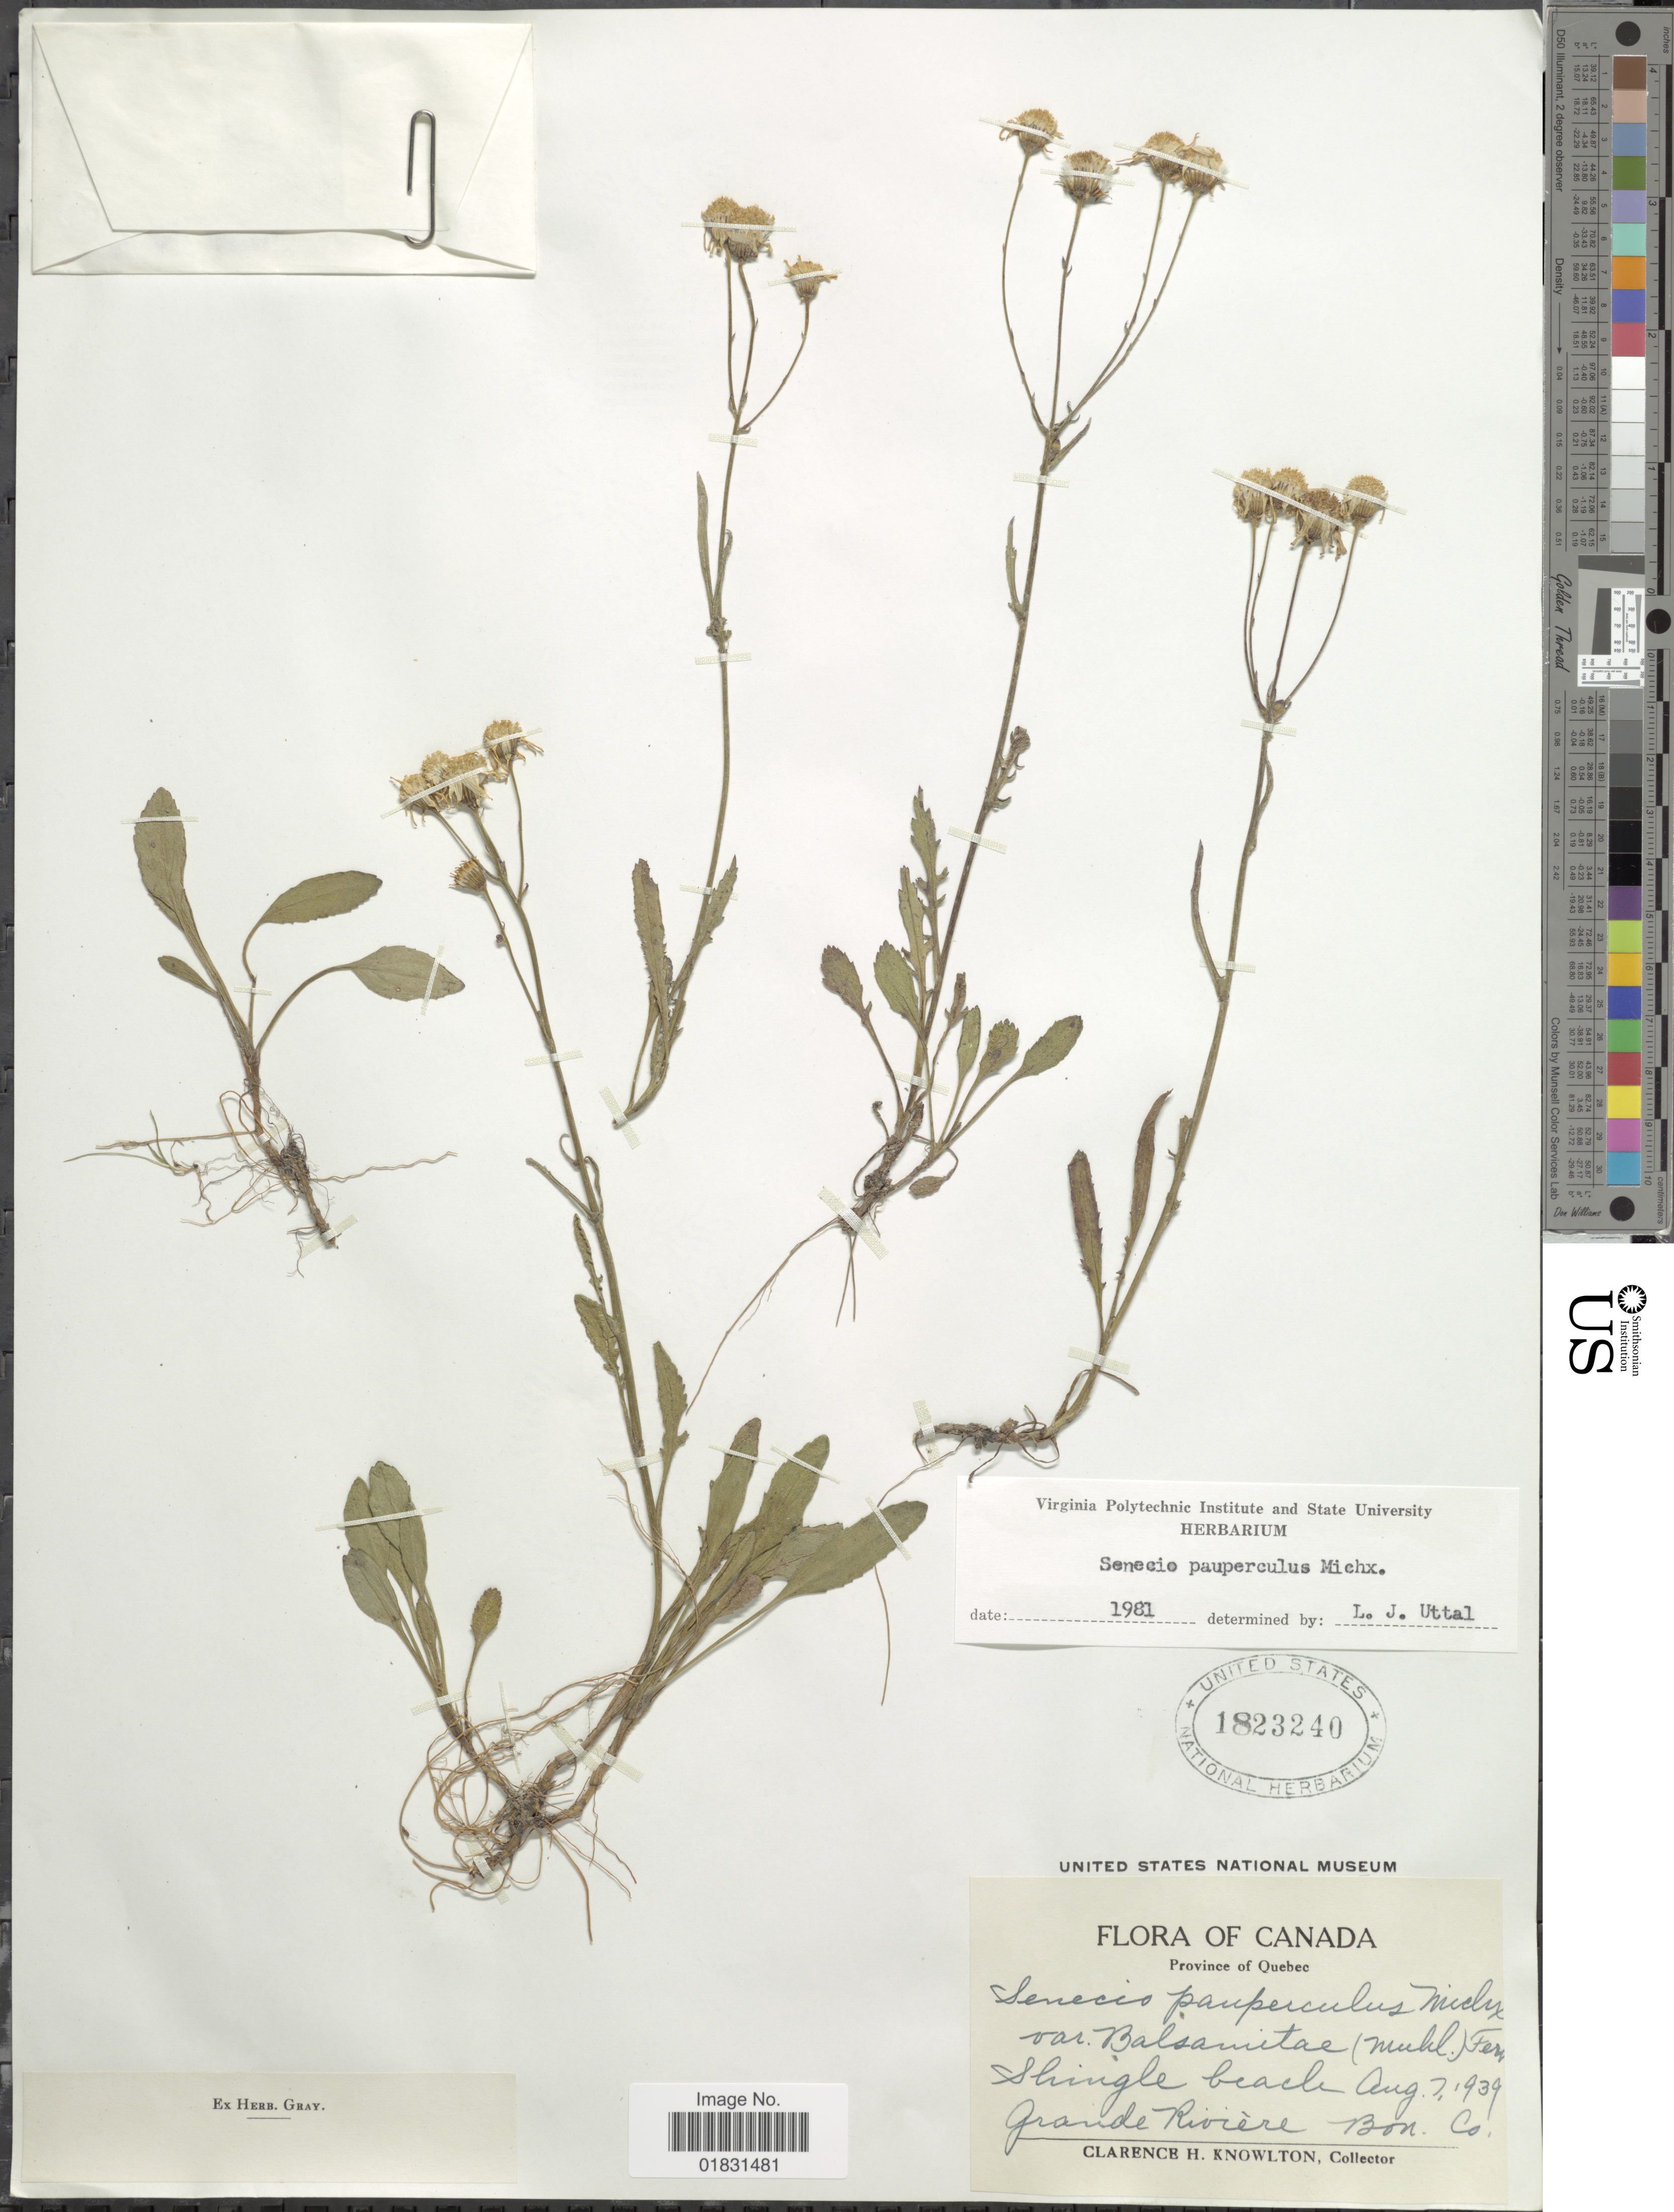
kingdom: Plantae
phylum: Tracheophyta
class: Magnoliopsida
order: Asterales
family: Asteraceae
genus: Packera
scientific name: Packera paupercula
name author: (Michx.) Á. Löve & D. Löve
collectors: C. H. Knowlton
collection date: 1939-08-07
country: Canada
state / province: Quebec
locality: Shingle beach, Grande Rivière, Bon Co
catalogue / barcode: US 1823240